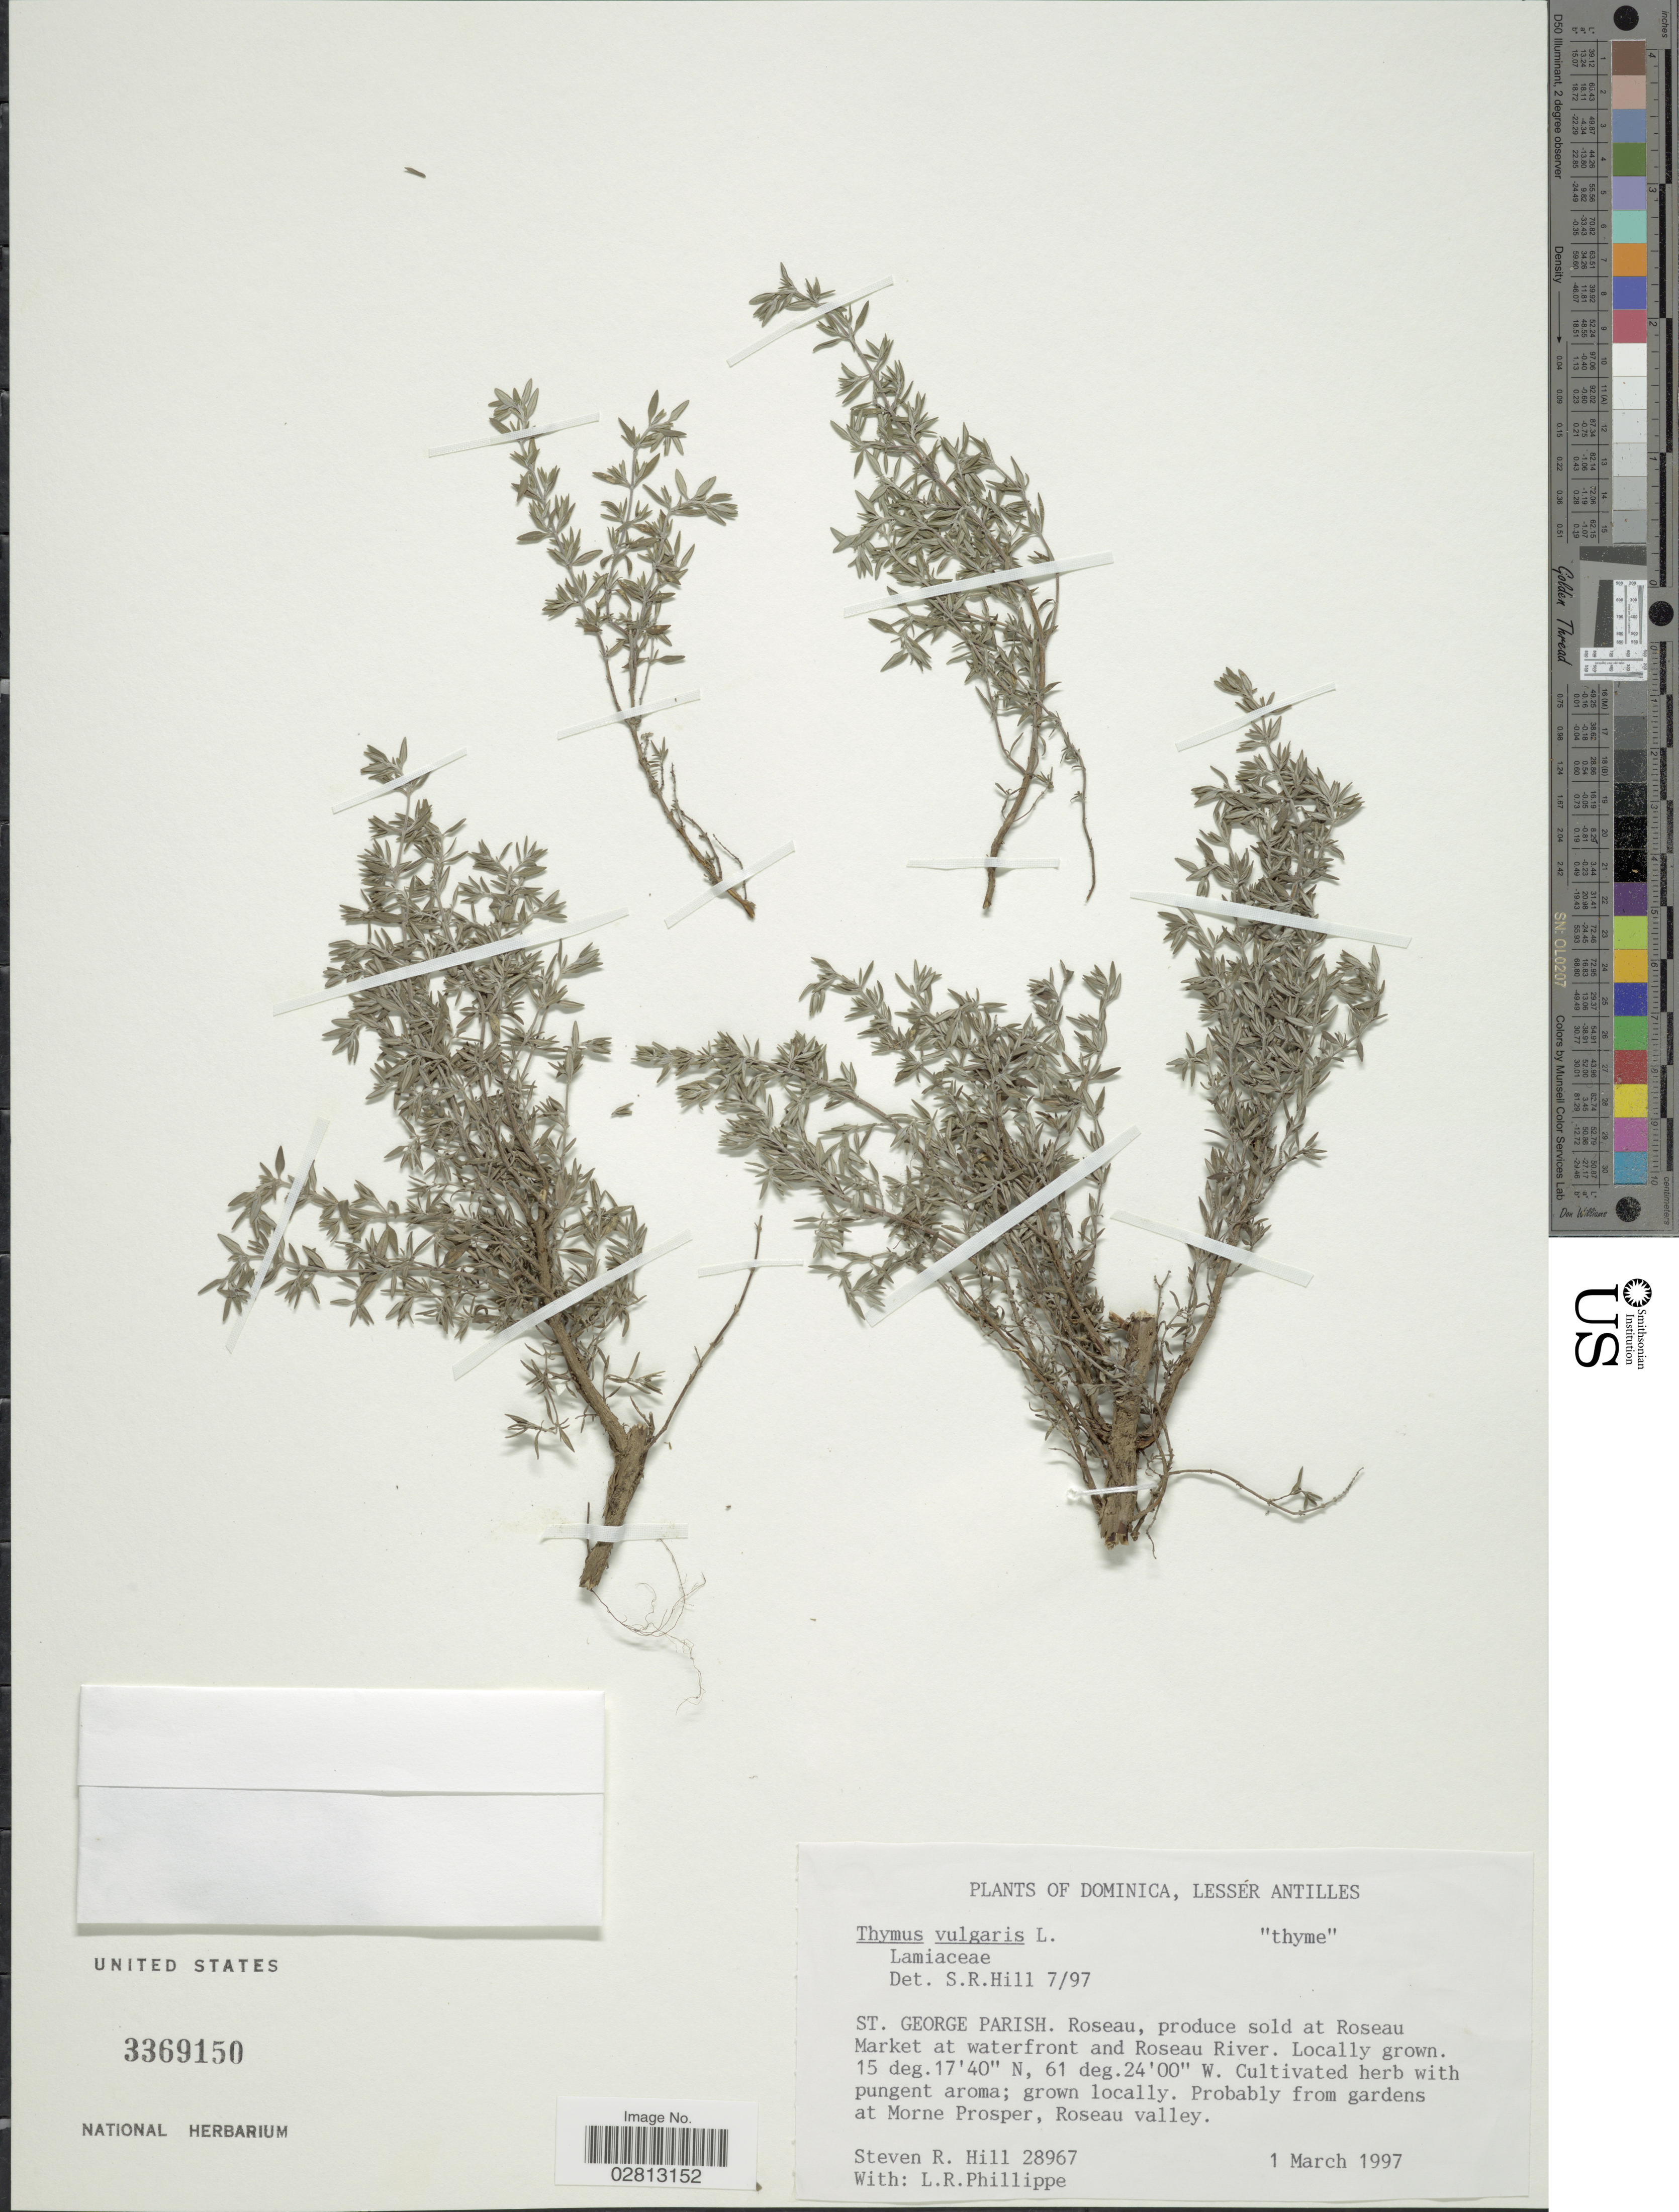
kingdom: Plantae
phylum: Tracheophyta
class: Magnoliopsida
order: Lamiales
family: Lamiaceae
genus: Thymus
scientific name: Thymus vulgaris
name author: L.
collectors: S. R. Hill & L. Phillippe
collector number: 28967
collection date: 1997-03-01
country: Dominica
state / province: St. George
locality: Lessér Antilles, St. George Parish, Roseau, produce sold at Roseau Market at waterfront and Roseau River, Probably from gardens at Morne Prosper, Roseau valley.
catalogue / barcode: US 3369150